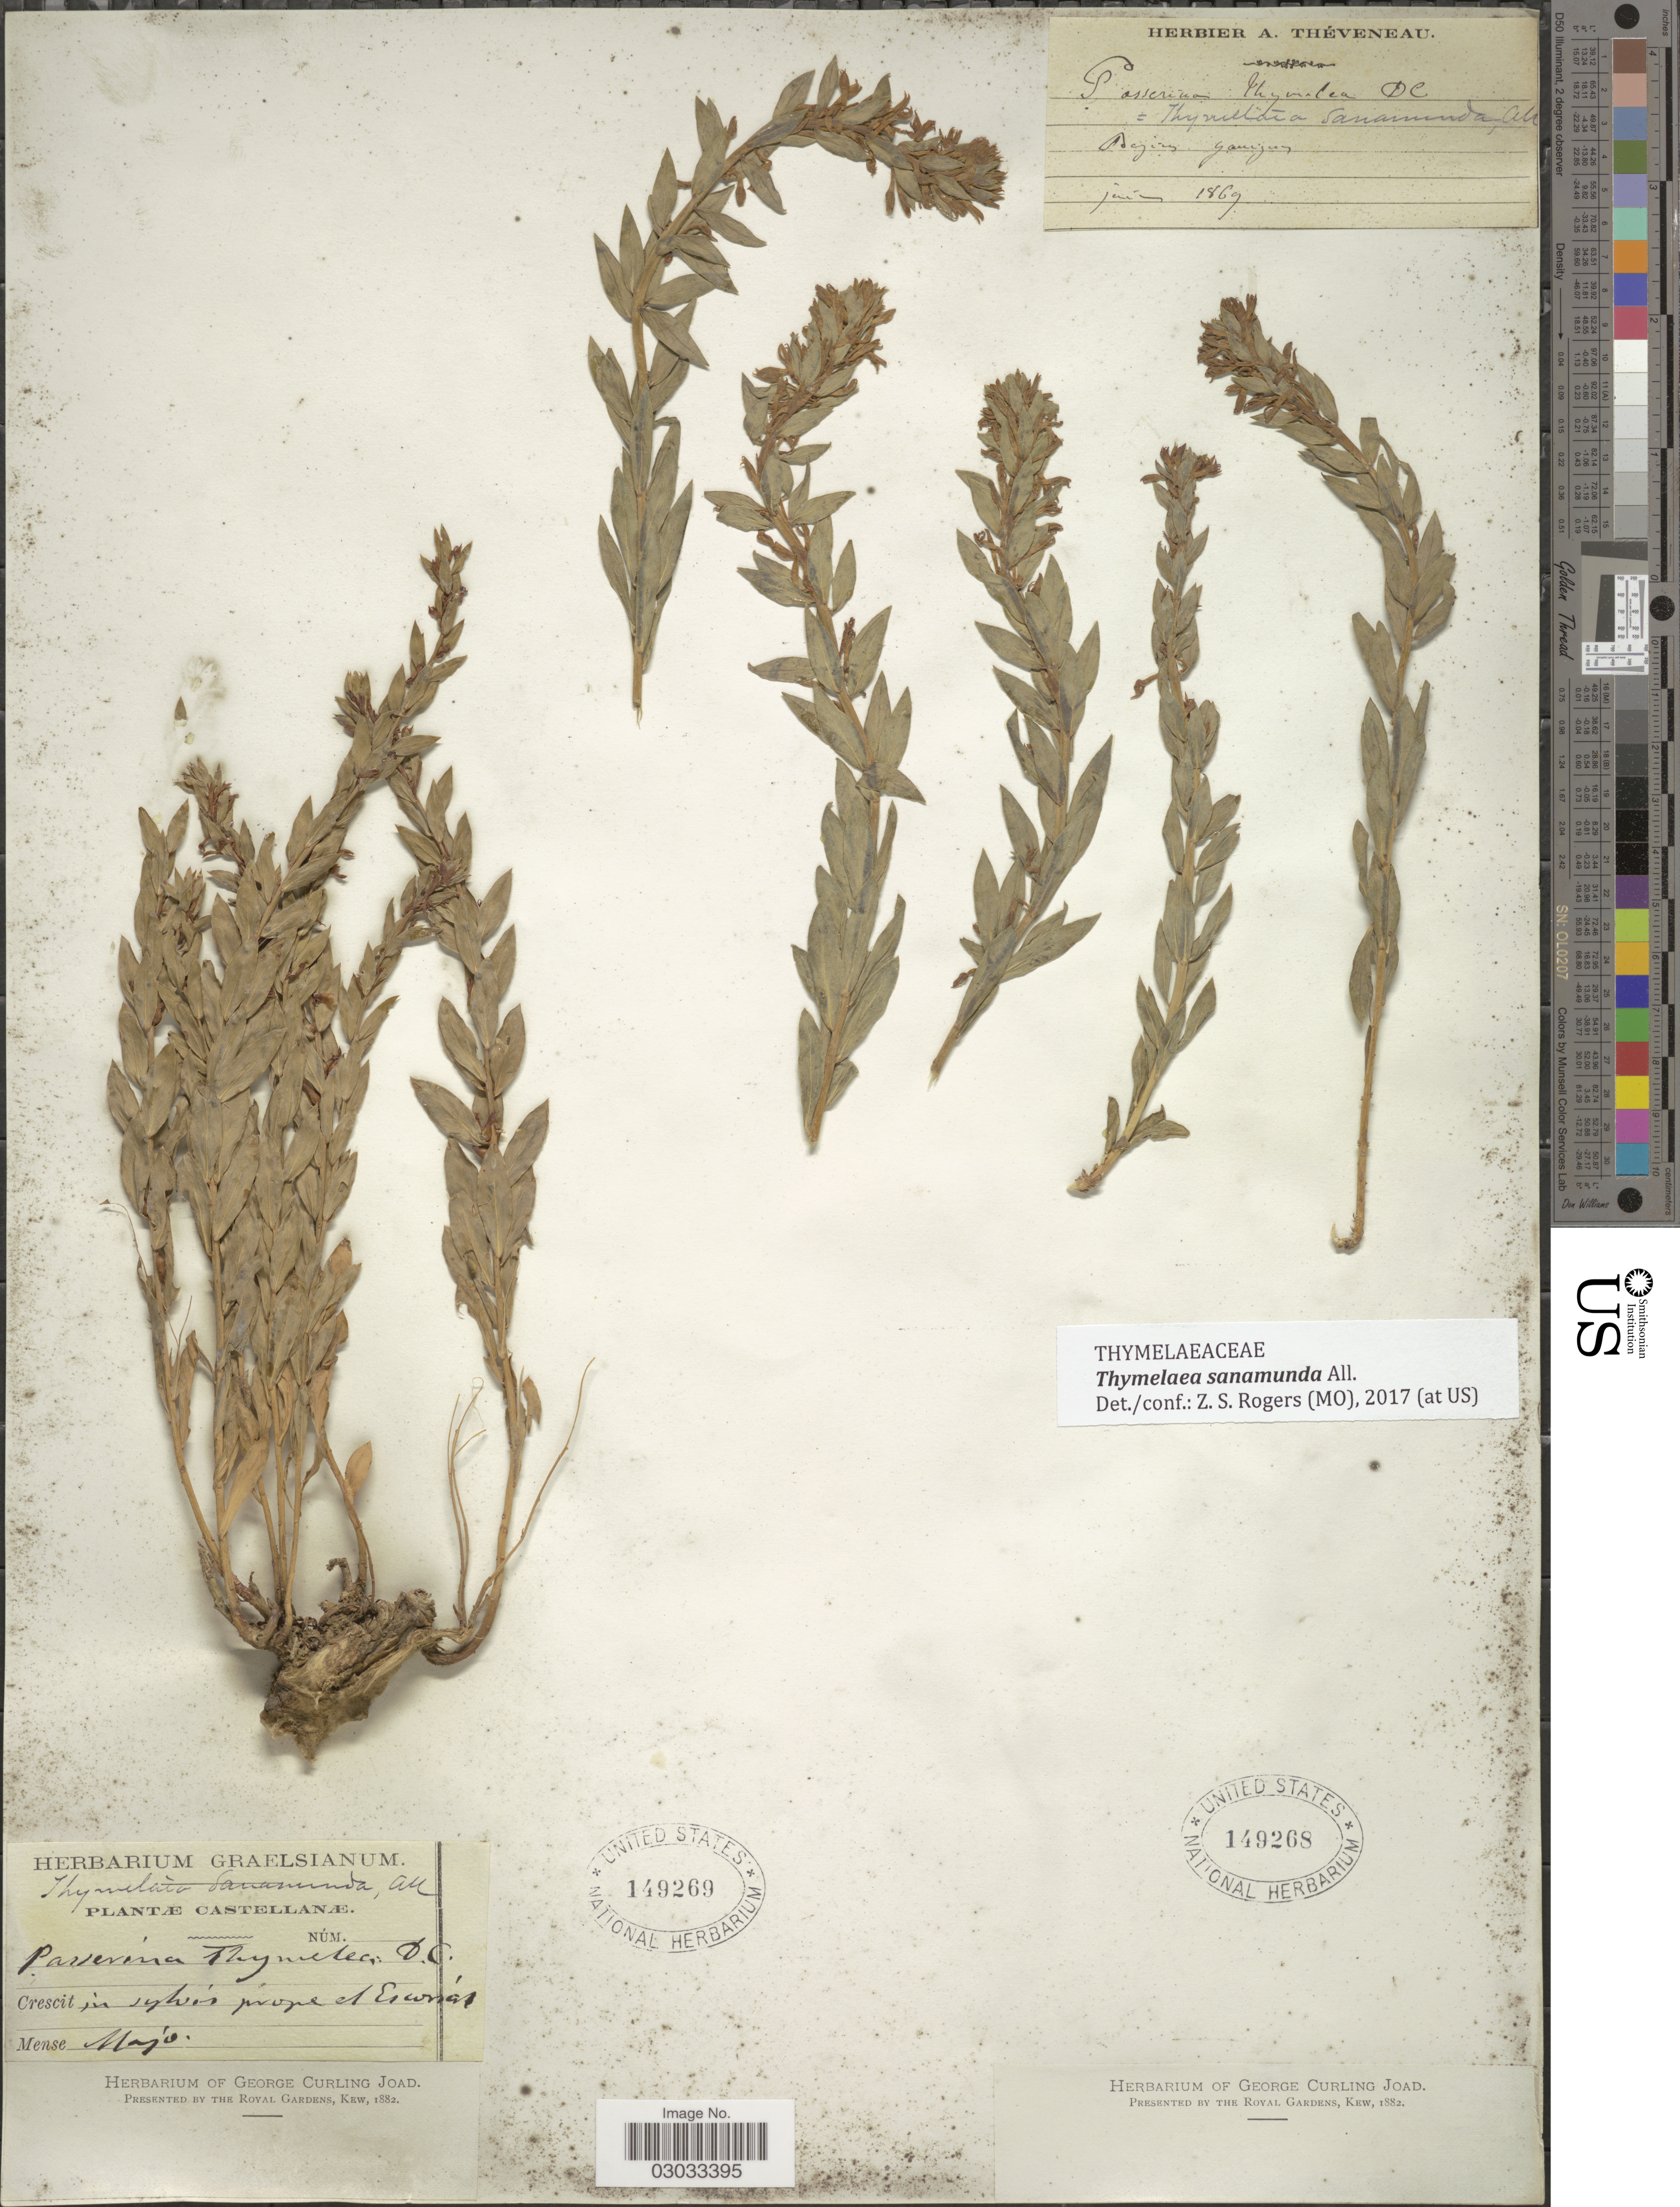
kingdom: Plantae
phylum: Tracheophyta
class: Magnoliopsida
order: Malvales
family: Thymelaeaceae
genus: Thymelaea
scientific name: Thymelaea sanamunda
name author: All.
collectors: ex Herb. Graelsianum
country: France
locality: Castellanæ. Crescit in sylvis prope el Econát [interpreted].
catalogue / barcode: US 149269-2